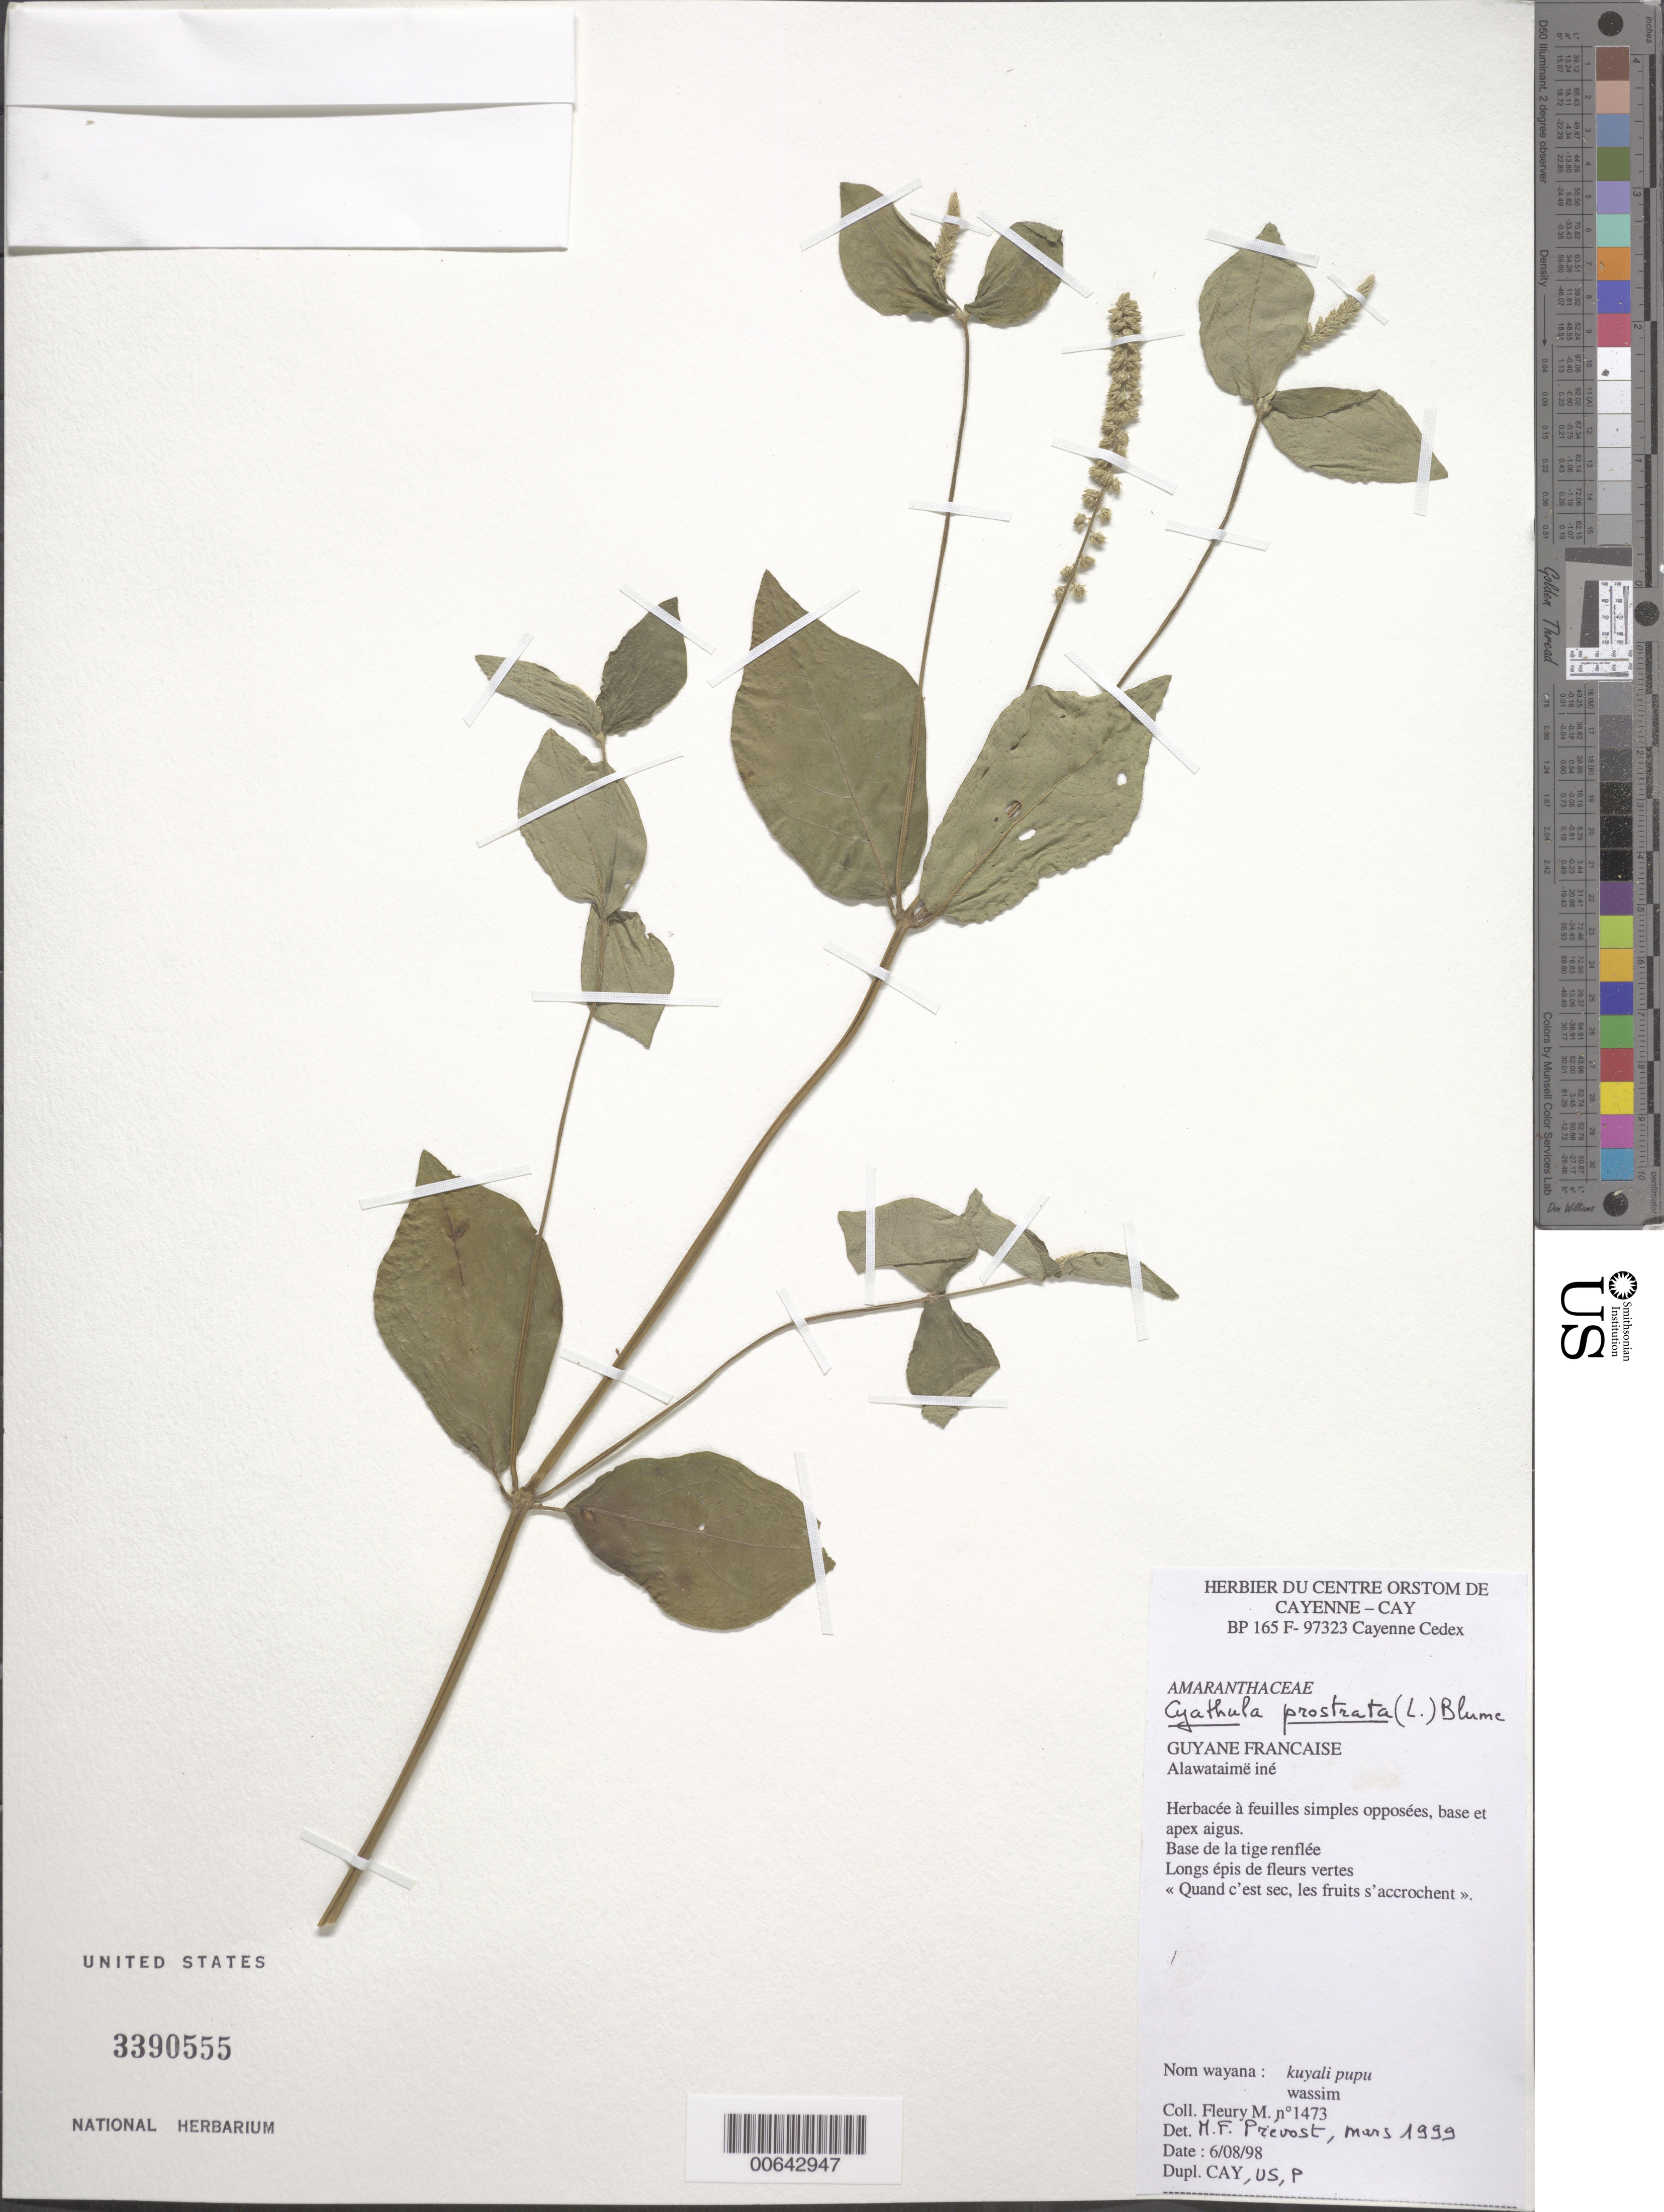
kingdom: Plantae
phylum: Tracheophyta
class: Magnoliopsida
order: Caryophyllales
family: Amaranthaceae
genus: Cyathula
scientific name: Cyathula prostrata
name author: (L.) Blume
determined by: Prévost, M.-F.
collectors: M. Fleury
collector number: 1473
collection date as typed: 6-Aug-98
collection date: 1998-08-06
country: French Guiana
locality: Alawatataimë iné, Maripasoula, Bassin du Maroni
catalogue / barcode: US 3390555